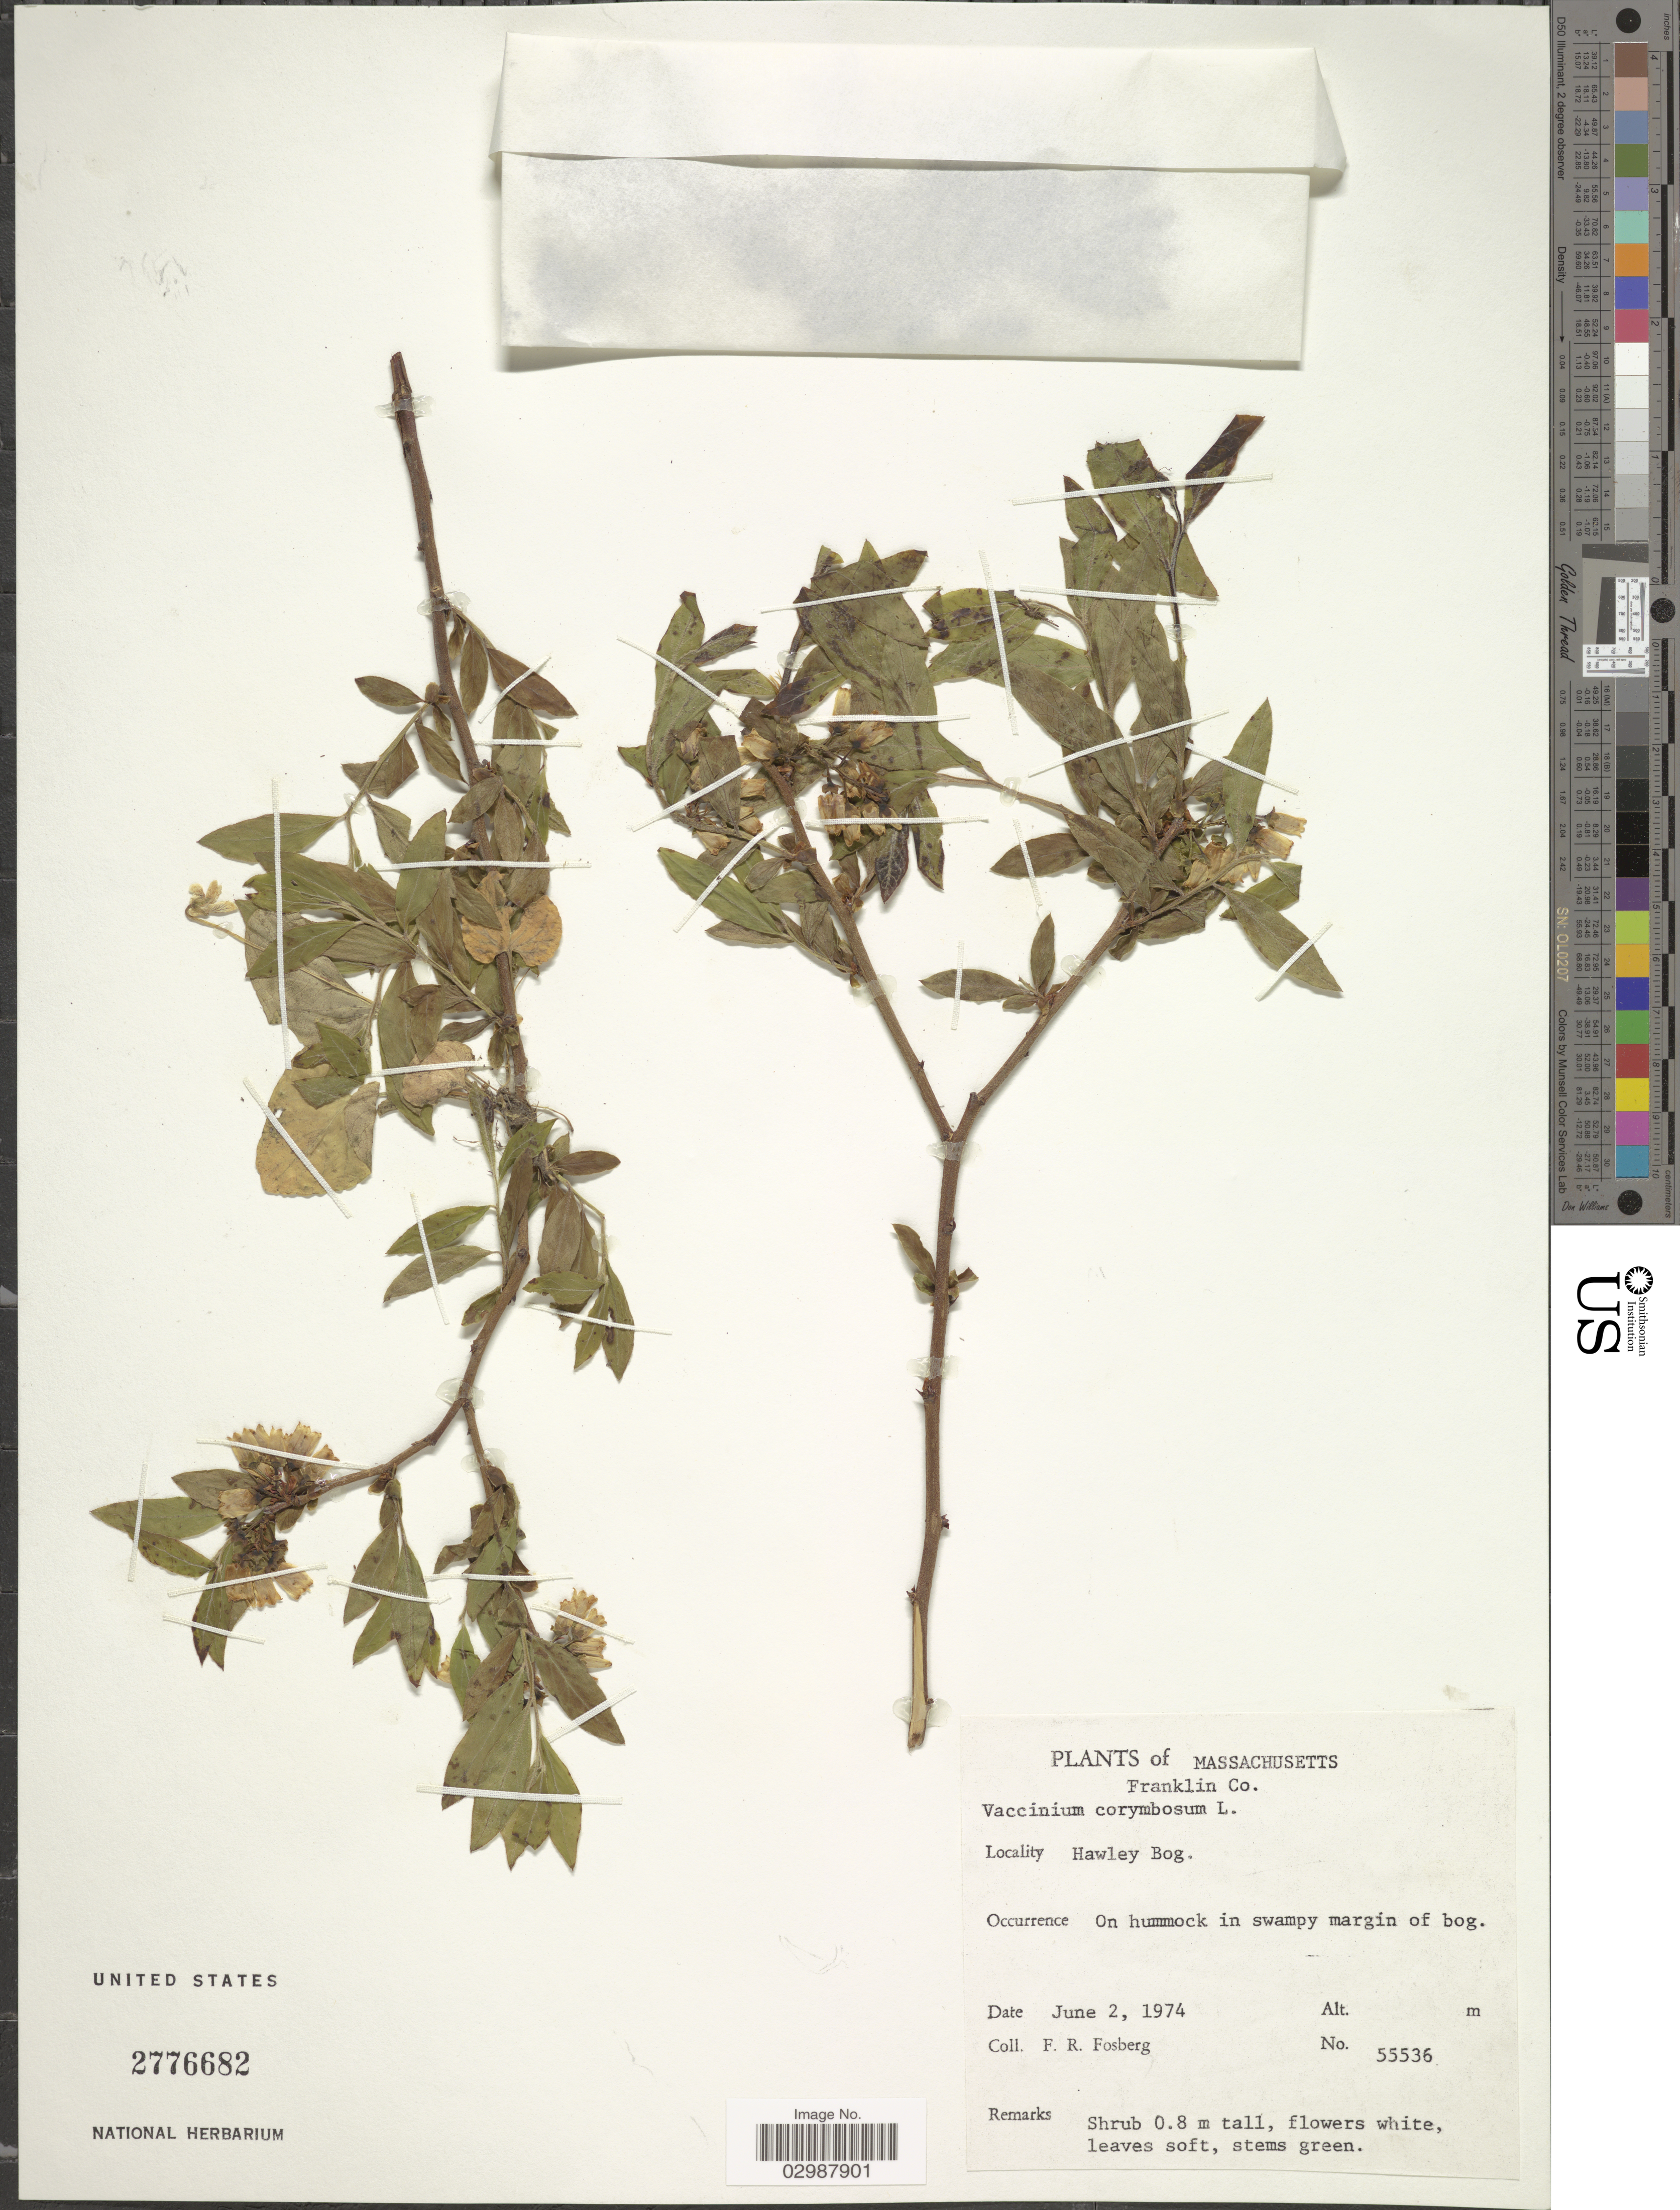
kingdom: Plantae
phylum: Tracheophyta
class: Magnoliopsida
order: Ericales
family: Ericaceae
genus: Vaccinium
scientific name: Vaccinium corymbosum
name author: L.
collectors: F. R. Fosberg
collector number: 55536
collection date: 1974-06-02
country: United States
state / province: Massachusetts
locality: Franklin Co. Hawley Bog. On hummock in swampy margin of bog.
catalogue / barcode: US 2776682